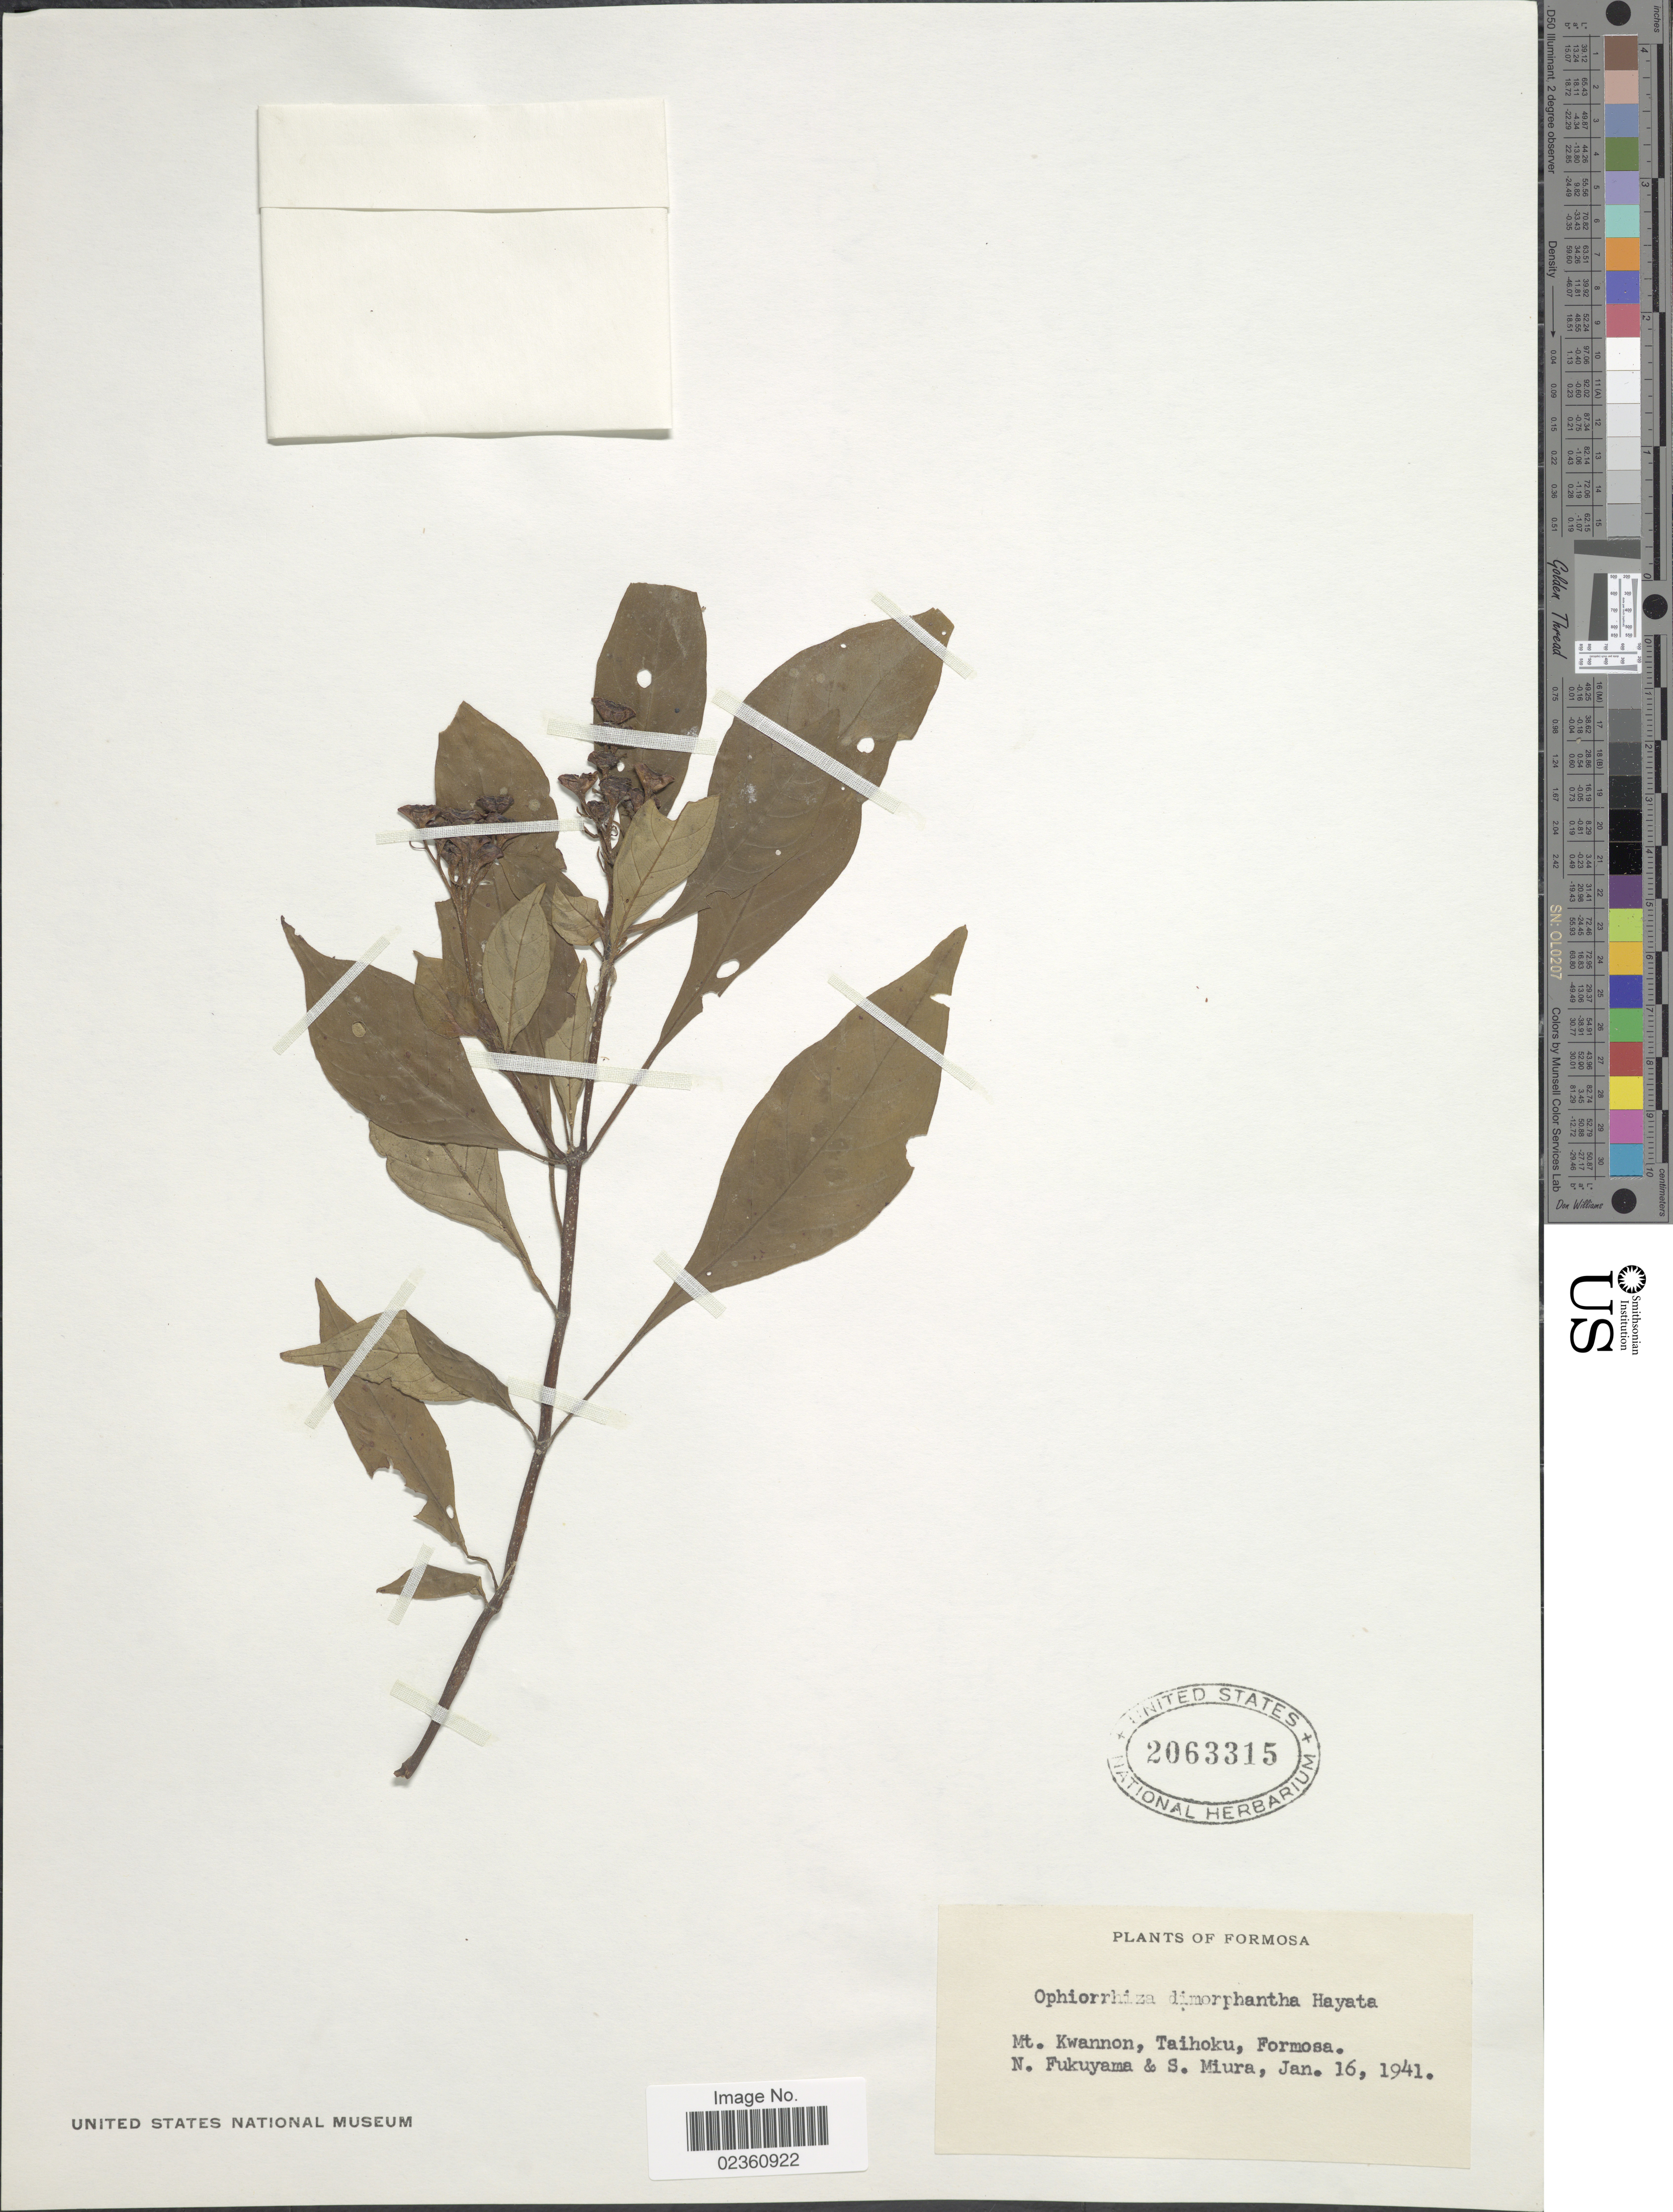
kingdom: Plantae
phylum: Tracheophyta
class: Magnoliopsida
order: Gentianales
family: Rubiaceae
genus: Ophiorrhiza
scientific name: Ophiorrhiza dimorphantha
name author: Hayata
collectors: N. Fukuyama & S. Miura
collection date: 1941-01-16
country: Taiwan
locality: Mt Kwannon, Taihoku, Formosa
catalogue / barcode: US 2063315